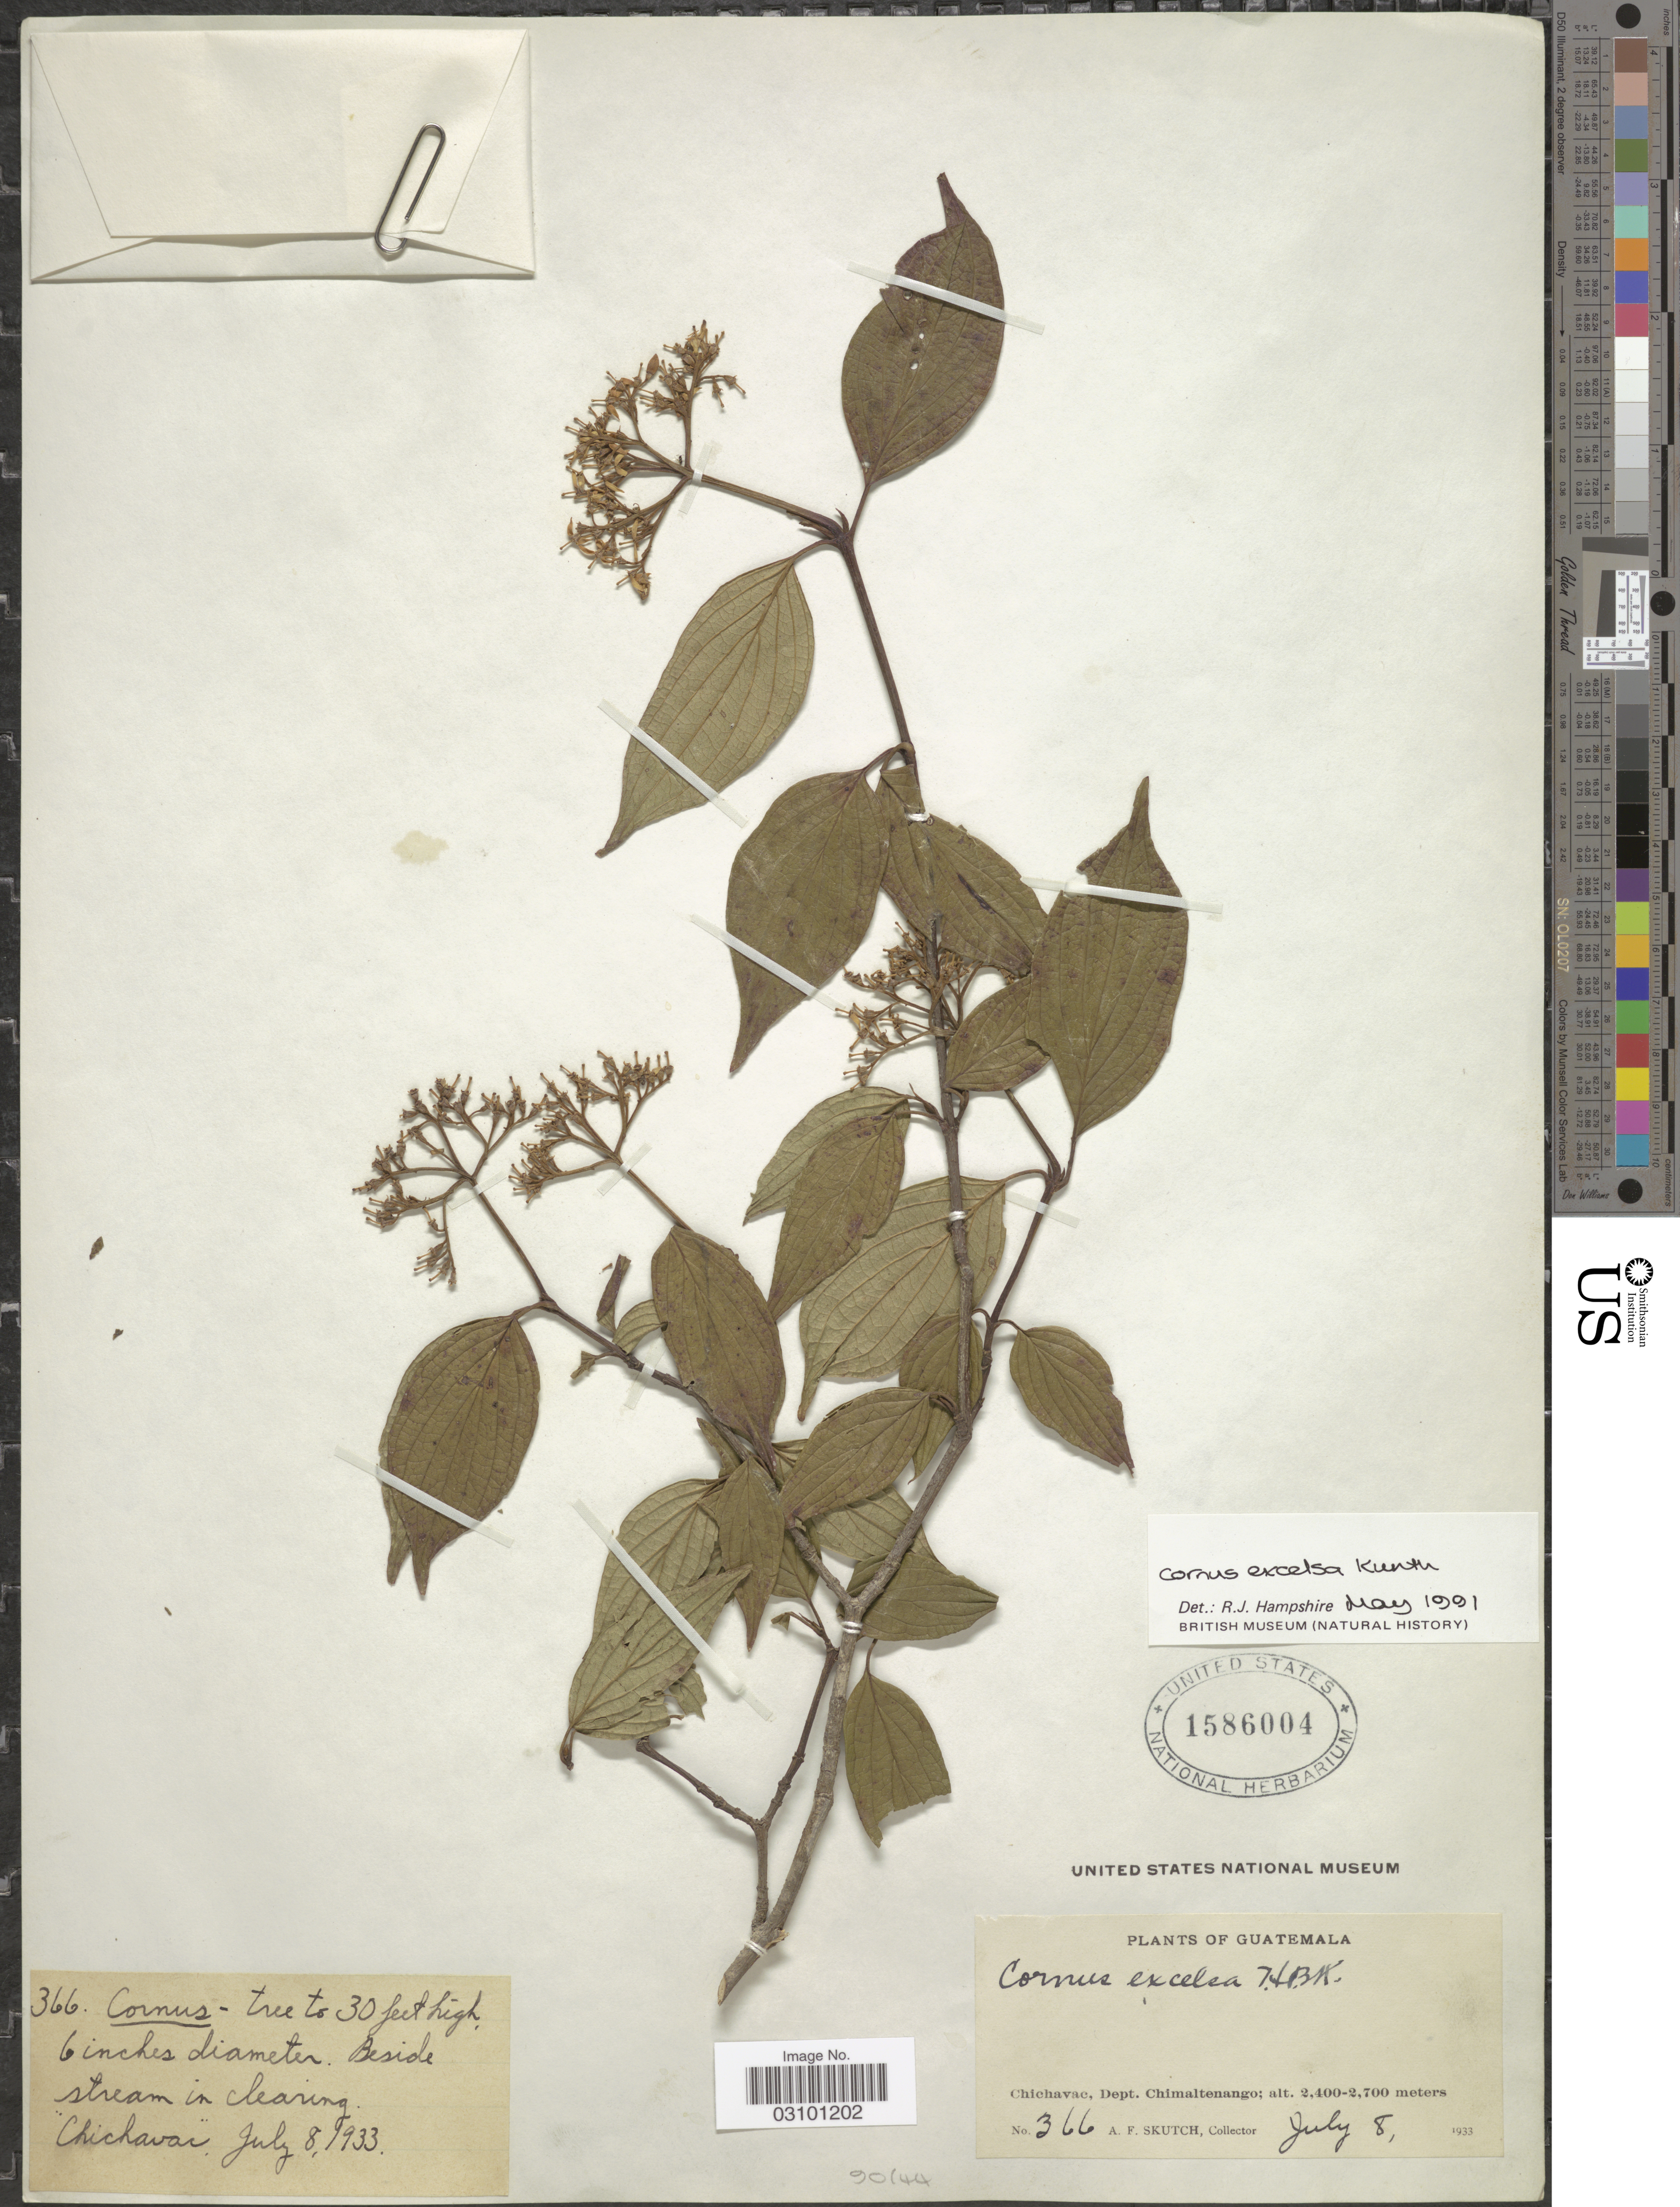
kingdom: Plantae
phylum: Tracheophyta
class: Magnoliopsida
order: Cornales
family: Cornaceae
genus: Cornus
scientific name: Cornus excelsa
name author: Kunth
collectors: A. F. Skutch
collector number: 366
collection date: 1933-07-08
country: Guatemala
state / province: Chimaltenango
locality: Chichavac, Dept. Chimaltenango.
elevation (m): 2400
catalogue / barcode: US 1586004